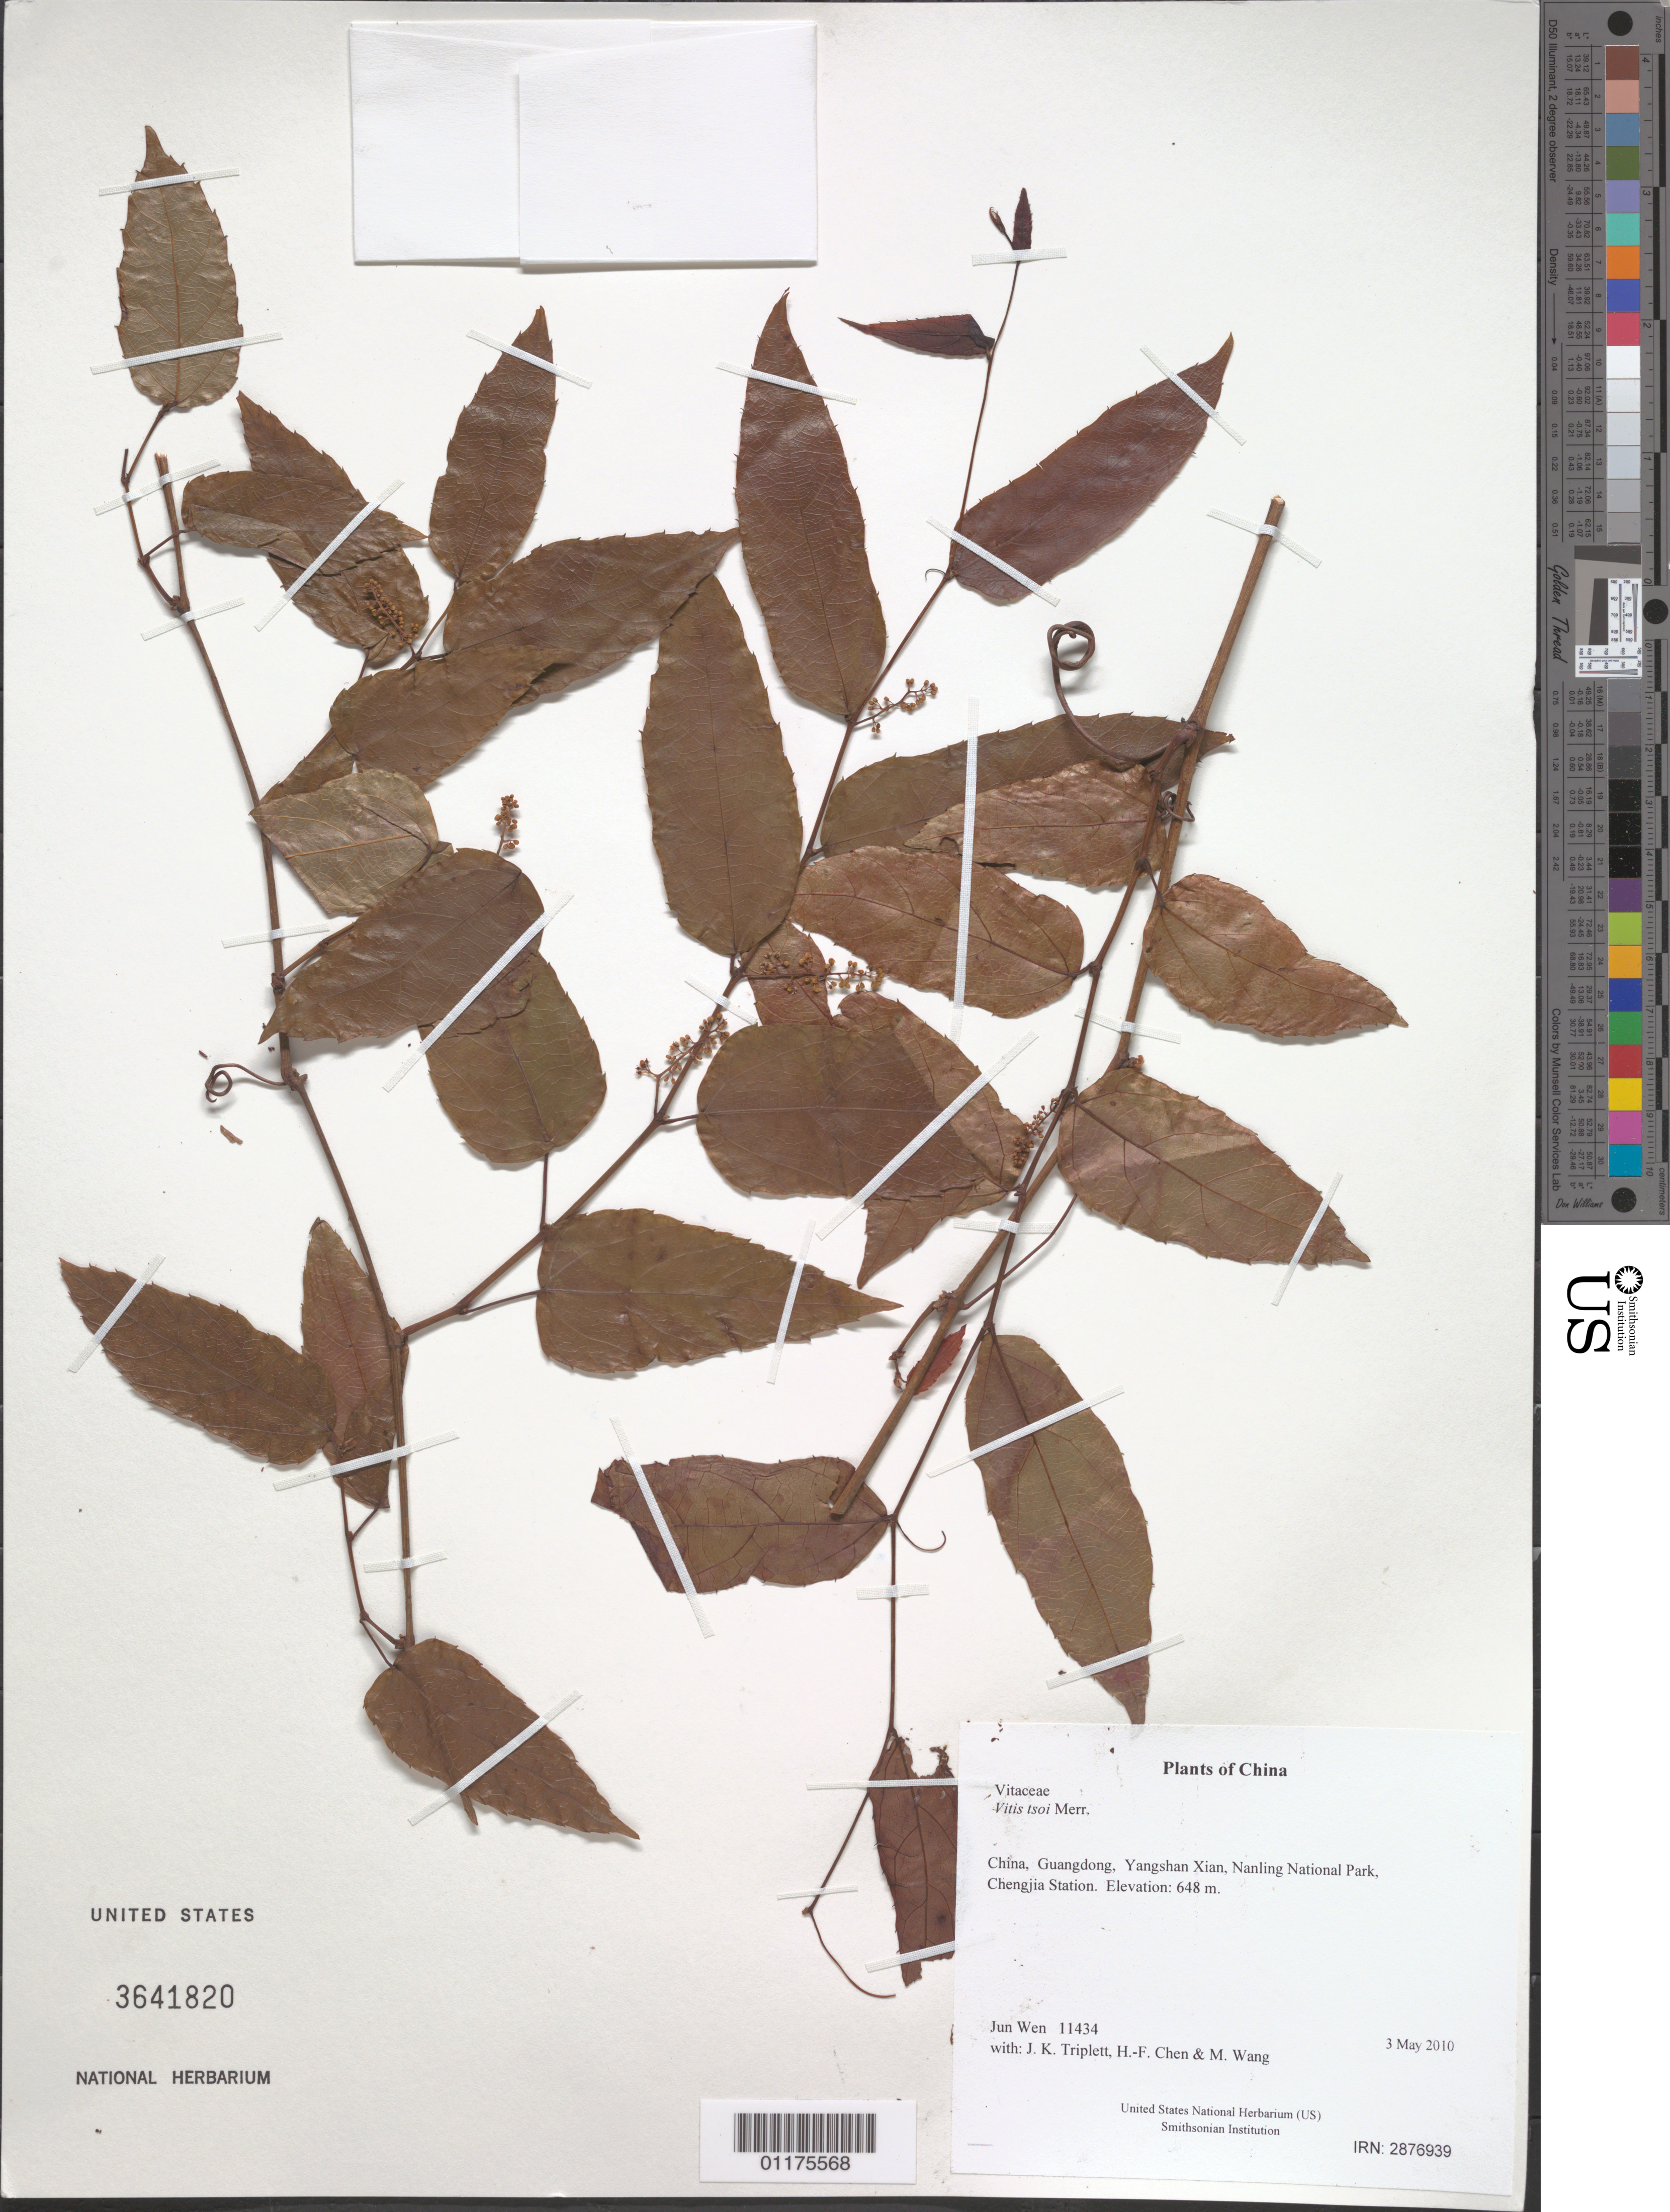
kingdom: Plantae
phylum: Tracheophyta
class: Magnoliopsida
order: Vitales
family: Vitaceae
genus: Vitis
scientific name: Vitis tsoi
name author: Merr.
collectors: J. Wen, J. K. Triplett, H.-F. Chen & M. Wang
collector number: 11434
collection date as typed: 3 May 2010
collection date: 2010-05-03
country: China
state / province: Guangdong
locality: Yangshan Xian, Nanling National Park, Chengjia Station.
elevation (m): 648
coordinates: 24 45.624 N, 112 53.497 E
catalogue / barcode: US 3641820